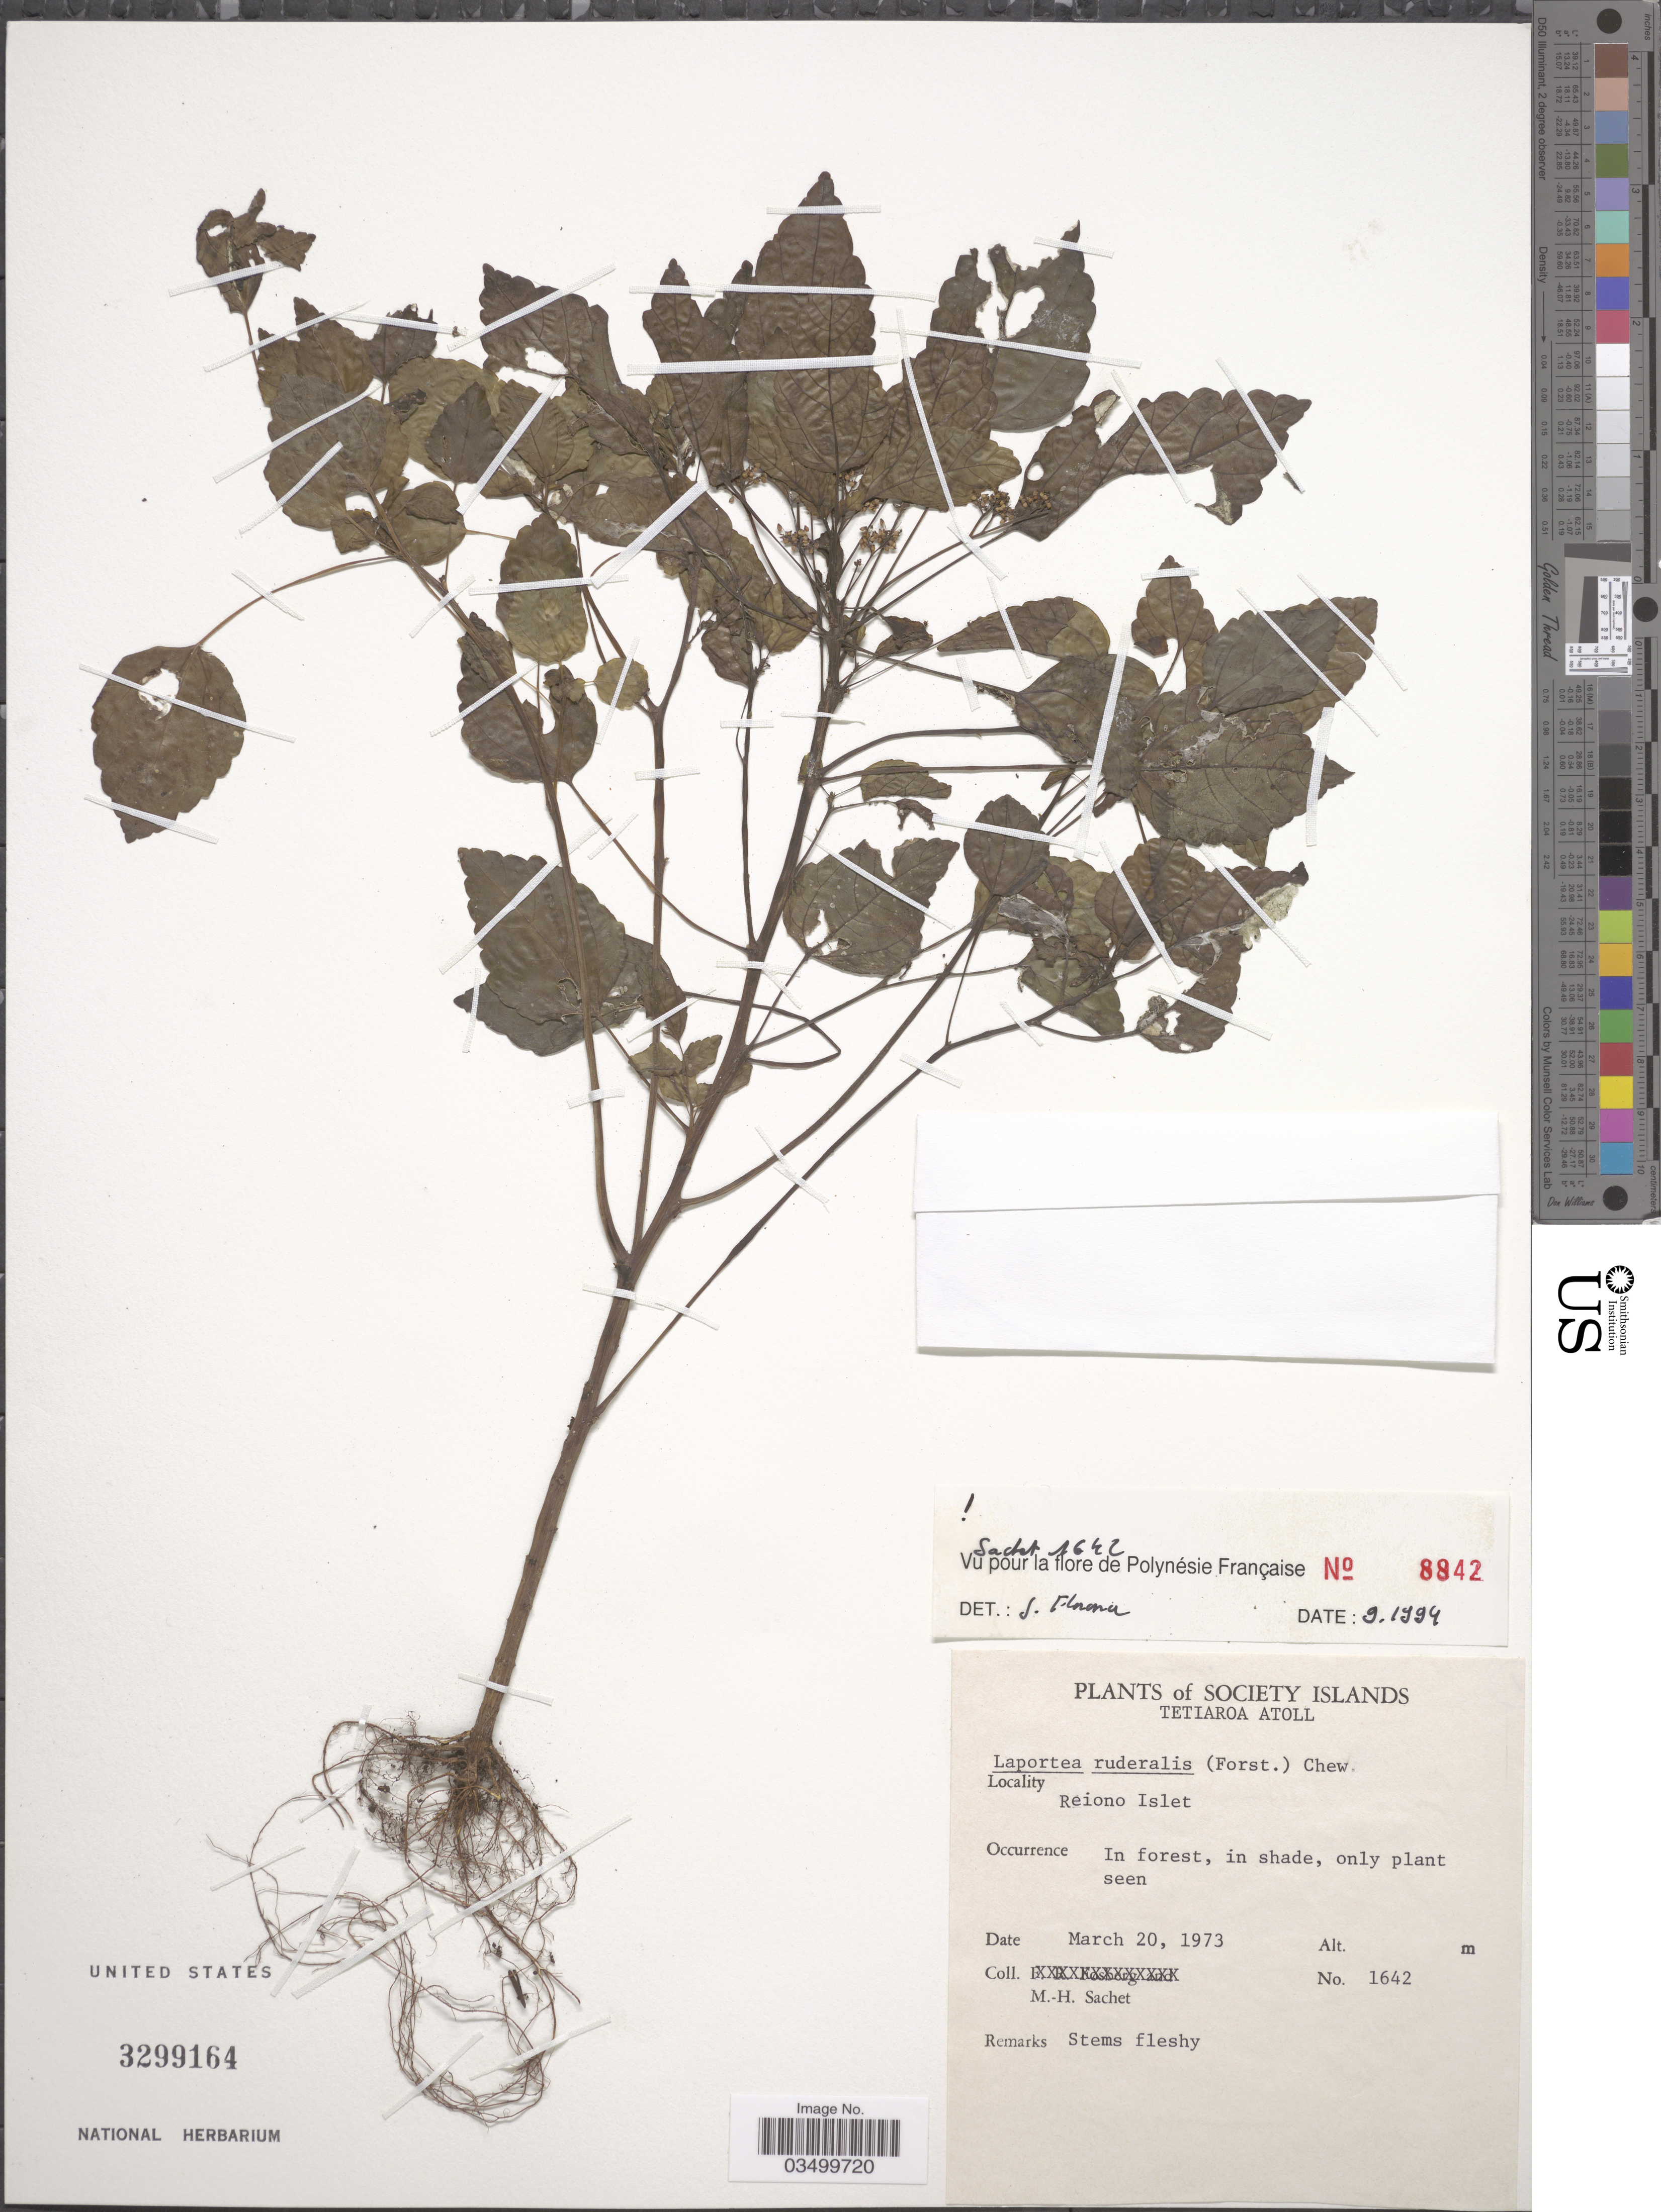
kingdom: Plantae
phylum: Tracheophyta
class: Magnoliopsida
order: Rosales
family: Urticaceae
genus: Laportea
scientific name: Laportea ruderalis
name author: (G. Forst.) Chew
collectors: M.-H. Sachet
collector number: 1642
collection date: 1973-03-20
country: French Polynesia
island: Tetiaroa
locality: Society Islands. Tetiaroa Atoll. Reiono Islet.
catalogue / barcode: US 3299164